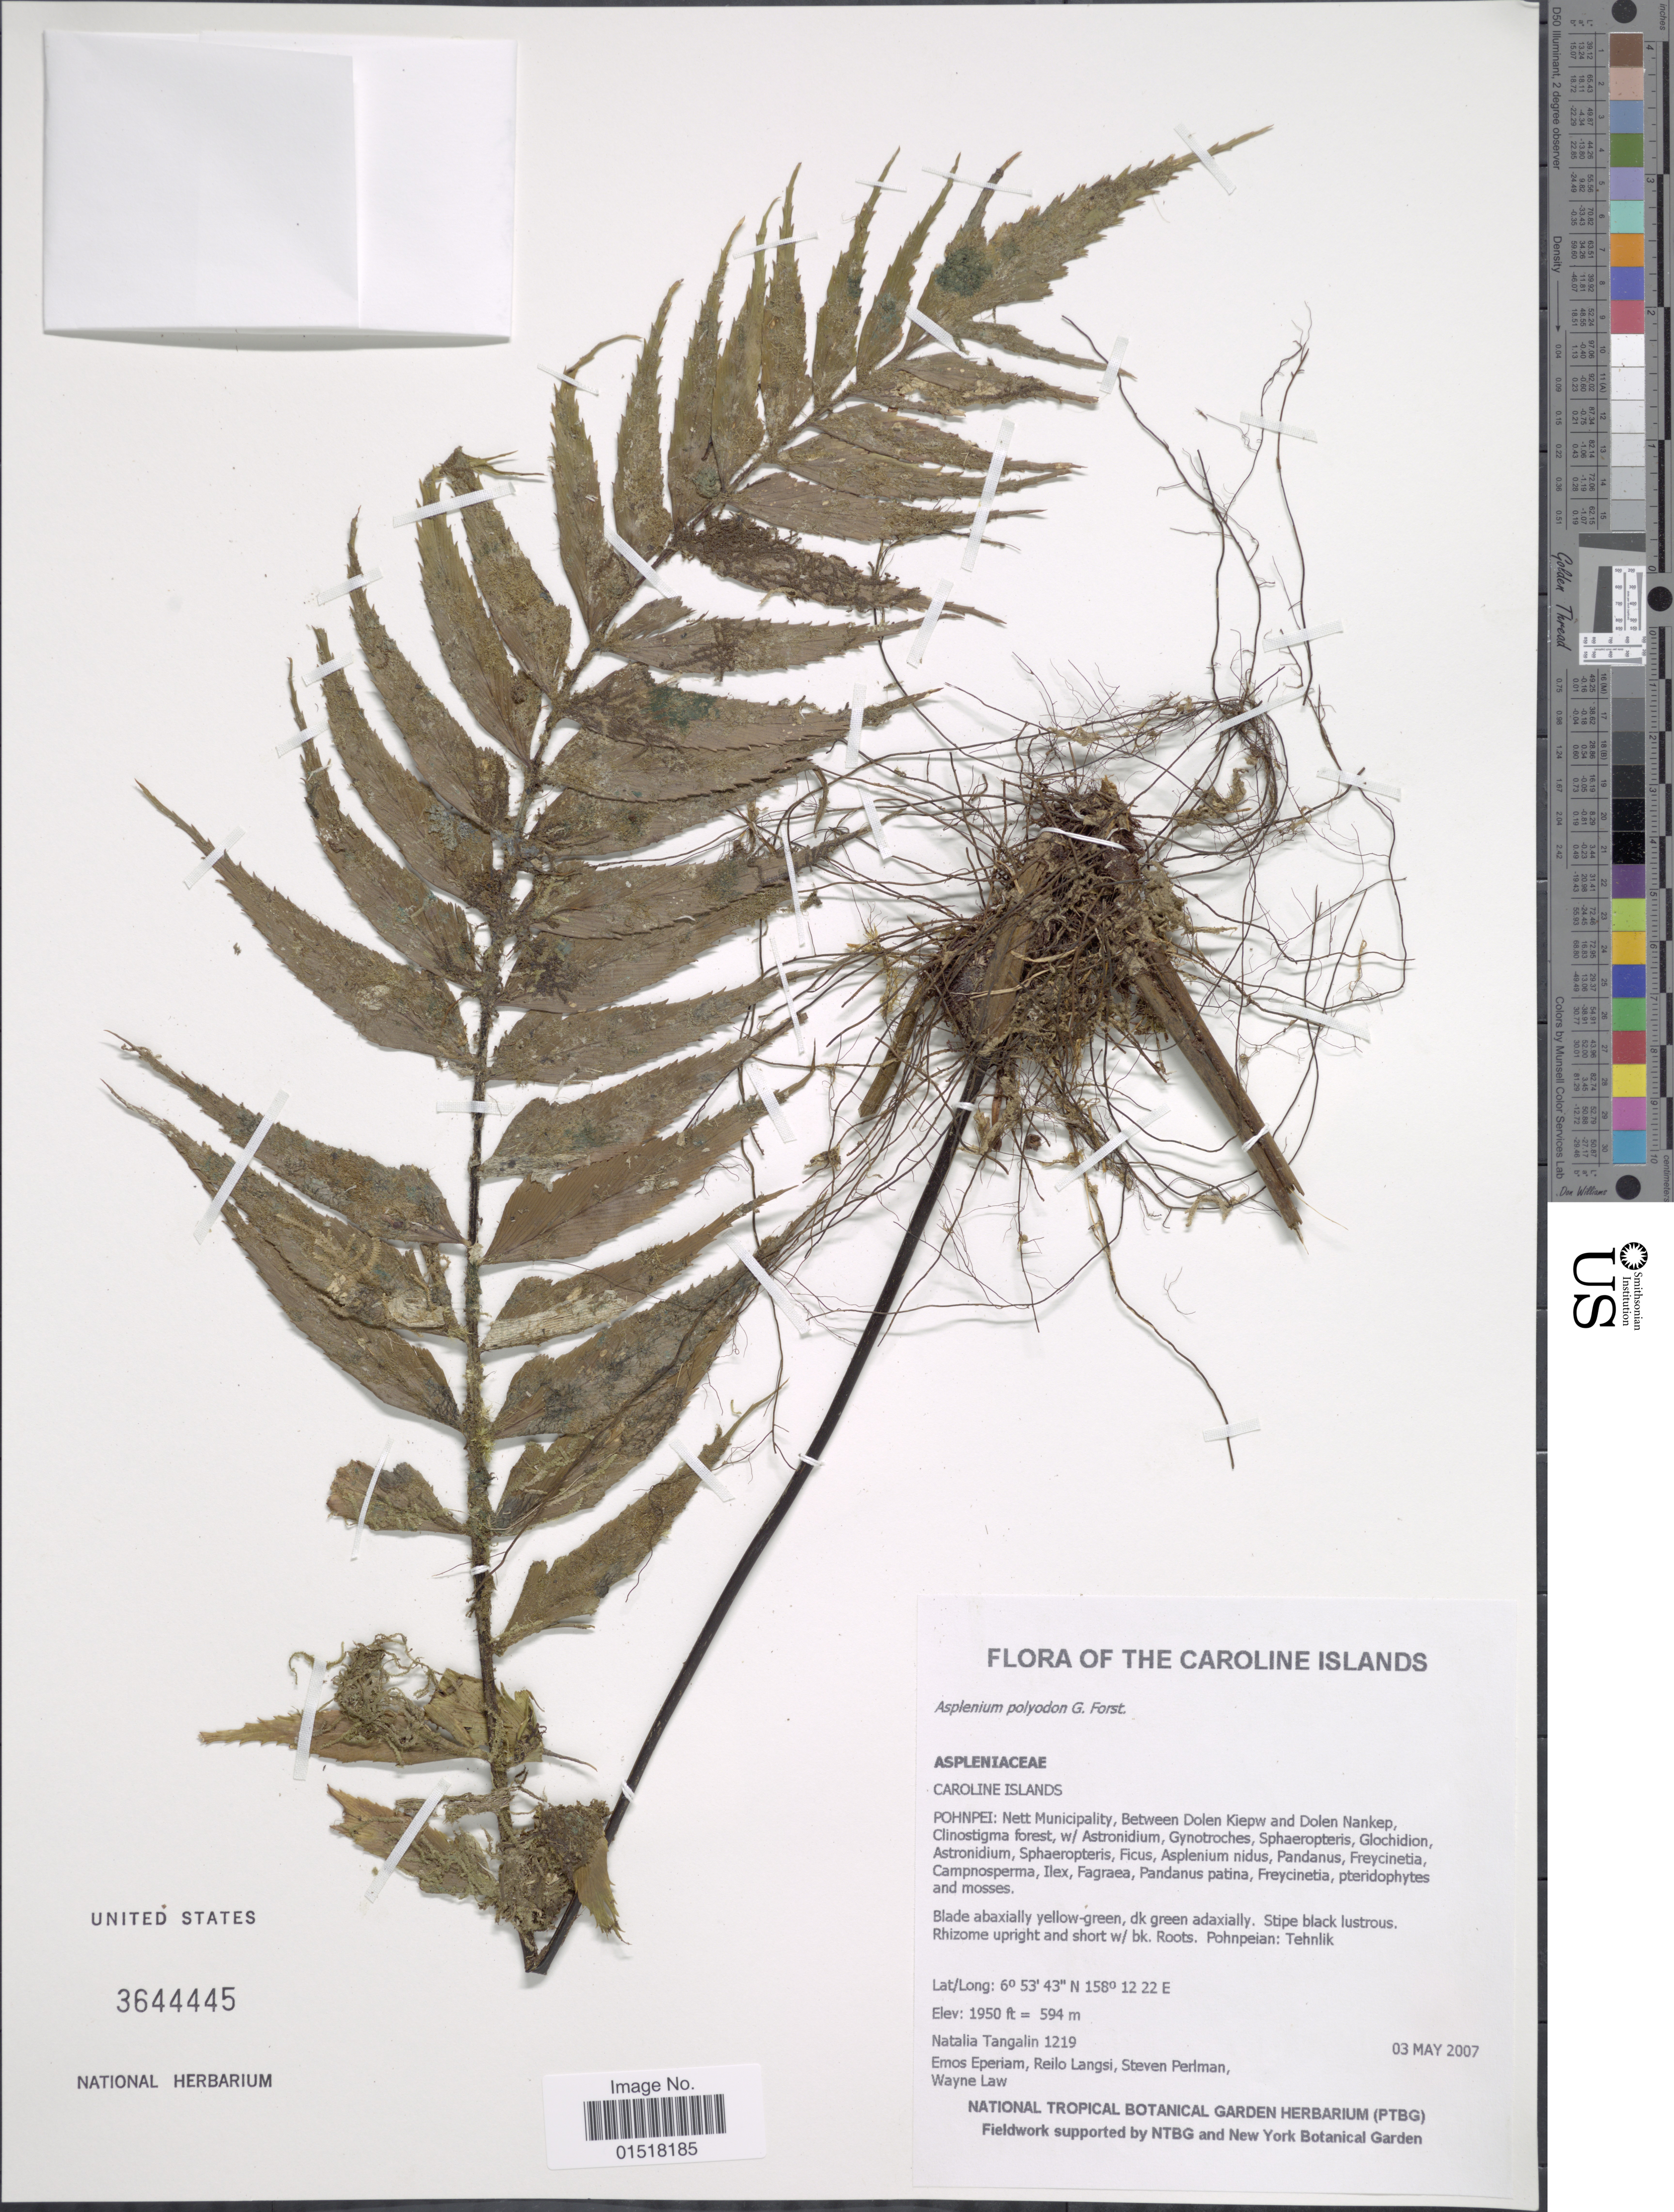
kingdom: Plantae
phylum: Tracheophyta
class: Polypodiopsida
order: Polypodiales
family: Aspleniaceae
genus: Asplenium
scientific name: Asplenium polyodon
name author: G. Forst.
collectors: N. Tangalin, E. Eperiam, R. Langsi, S. Perlman & W. Law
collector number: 1219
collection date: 2007-05-03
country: Micronesia, Federated States of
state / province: Pohnpei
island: Pohnpei [Ponape]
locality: Caroline Islands. Pohnpei: Nett Municipality. Between Dolen Kiepw and Dolen Nankep, Clinostigma forest.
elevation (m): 594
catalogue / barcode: US 3644445